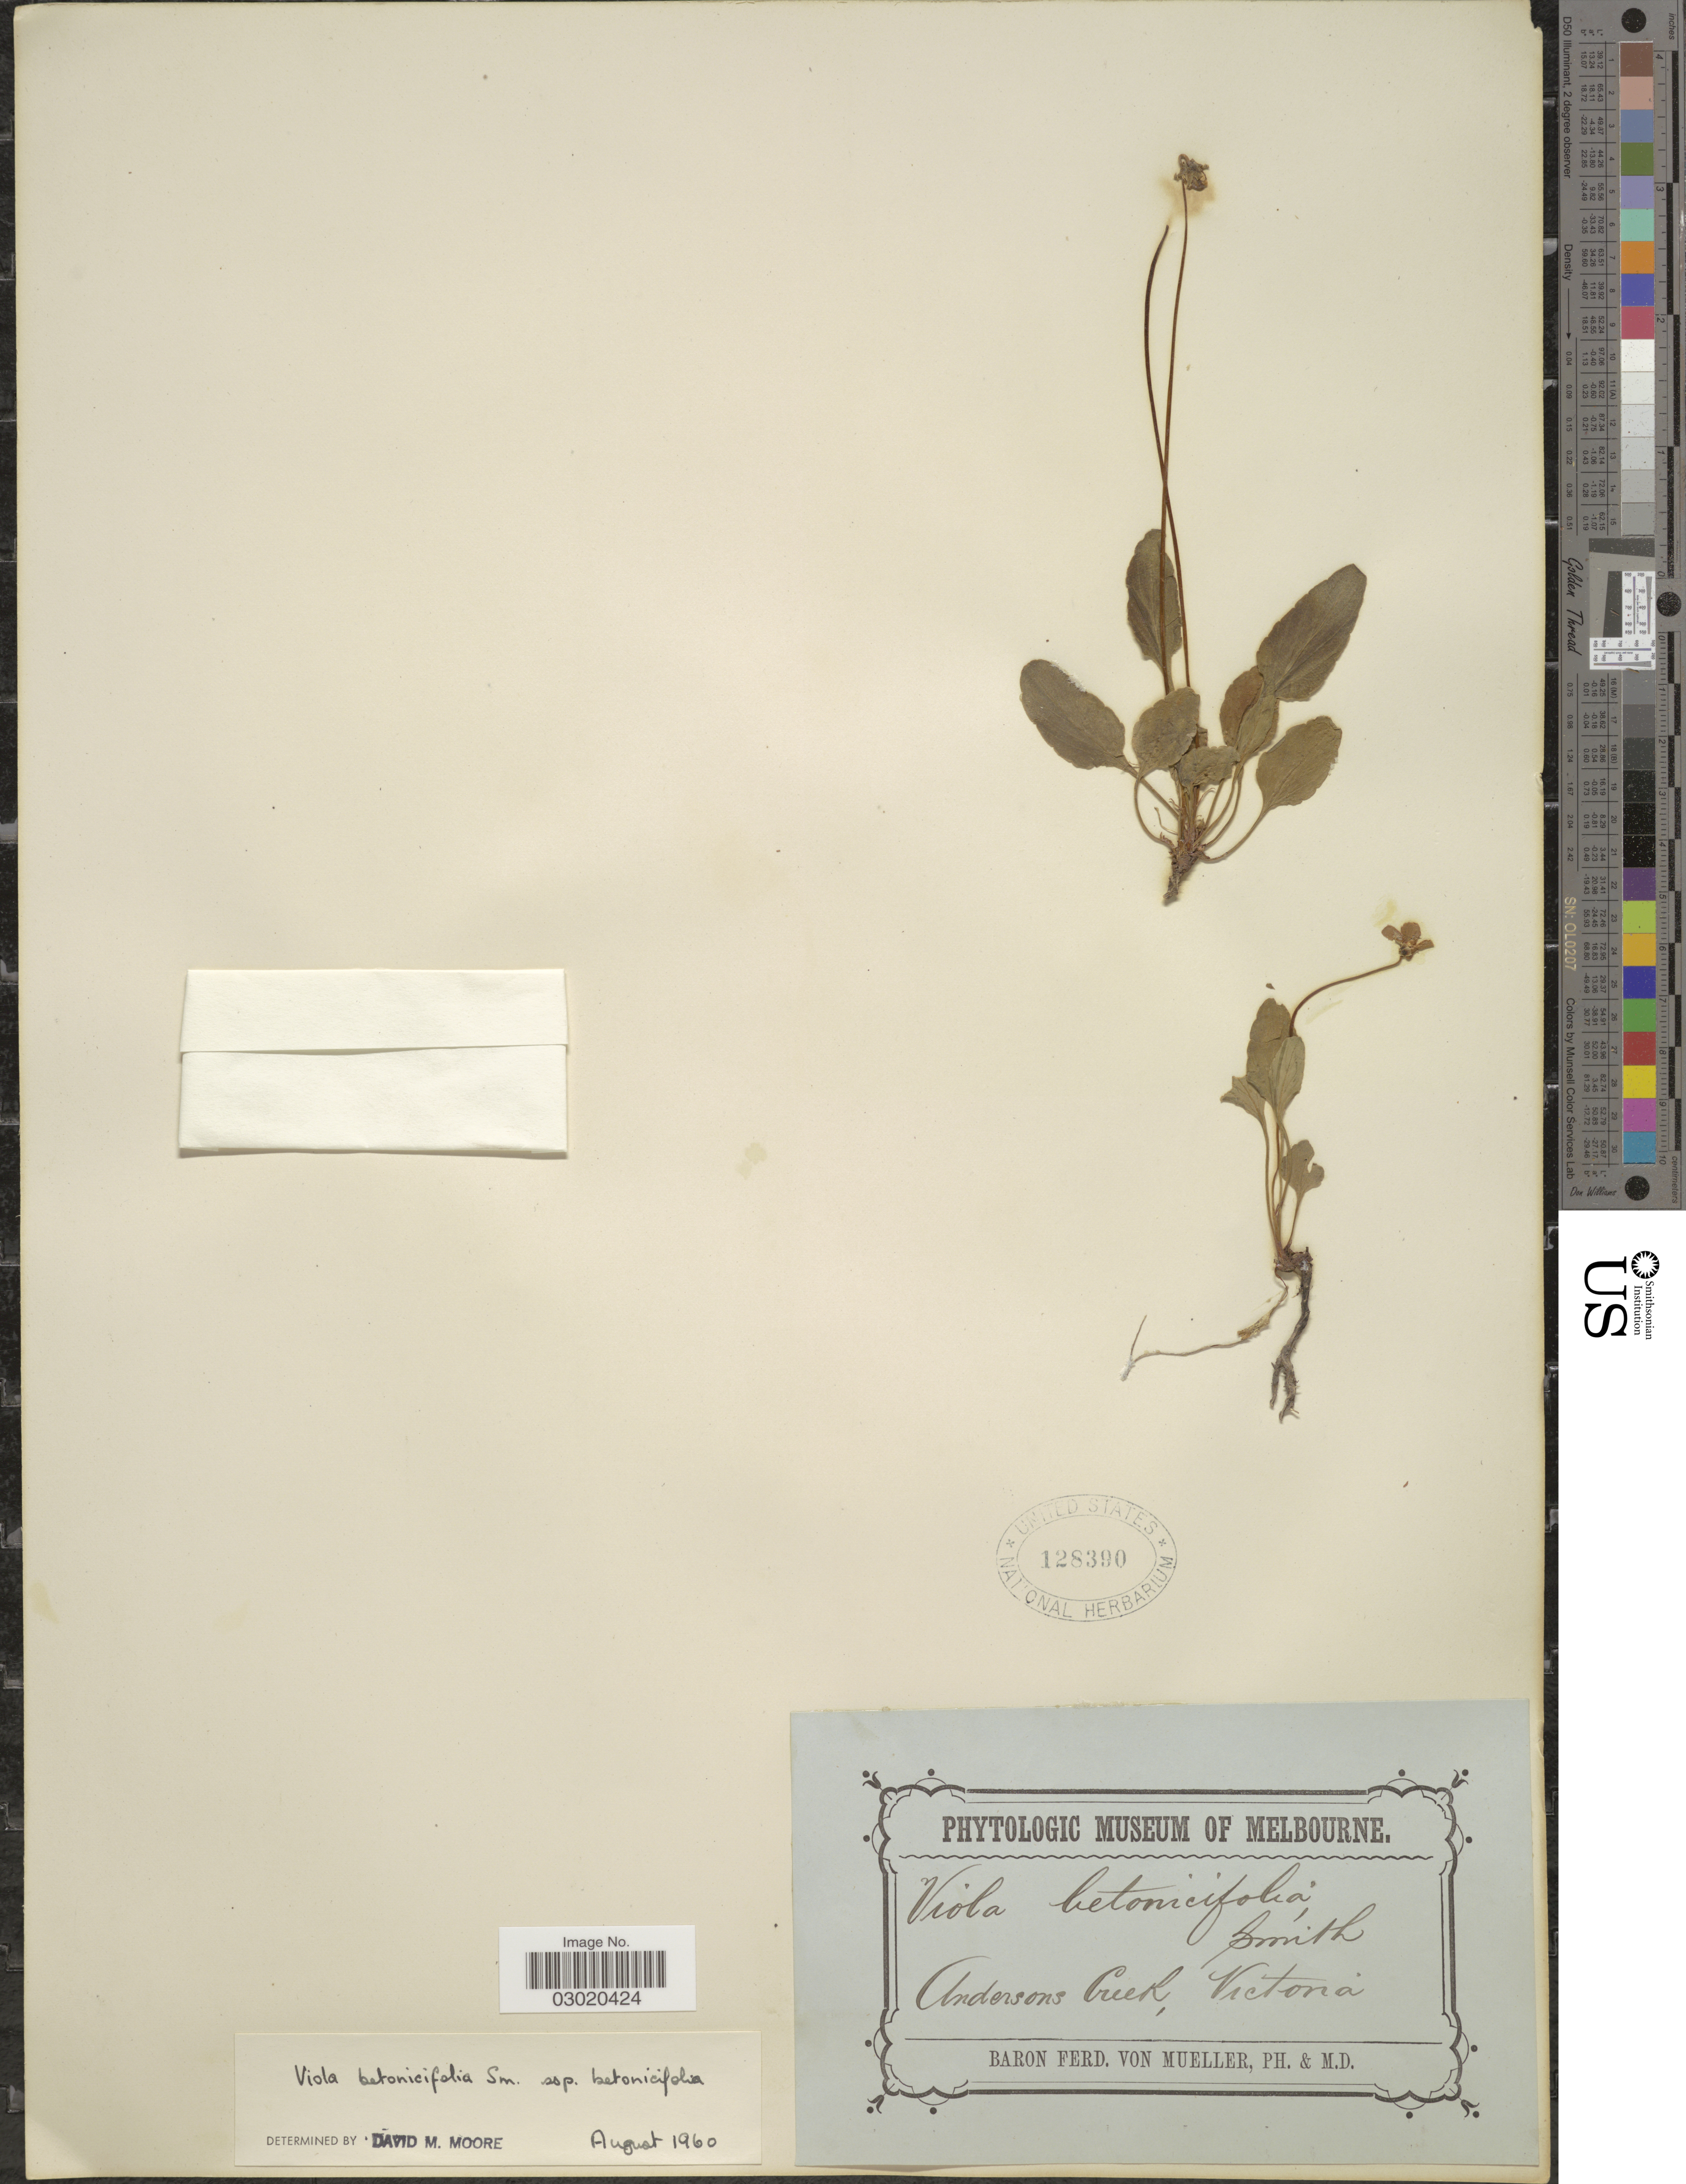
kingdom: Plantae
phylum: Tracheophyta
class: Magnoliopsida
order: Malpighiales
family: Violaceae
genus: Viola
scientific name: Viola betonicifolia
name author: Sm.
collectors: F. Mueller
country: Australia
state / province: Victoria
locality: Andersons Creek, Victoria.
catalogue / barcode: US 128390